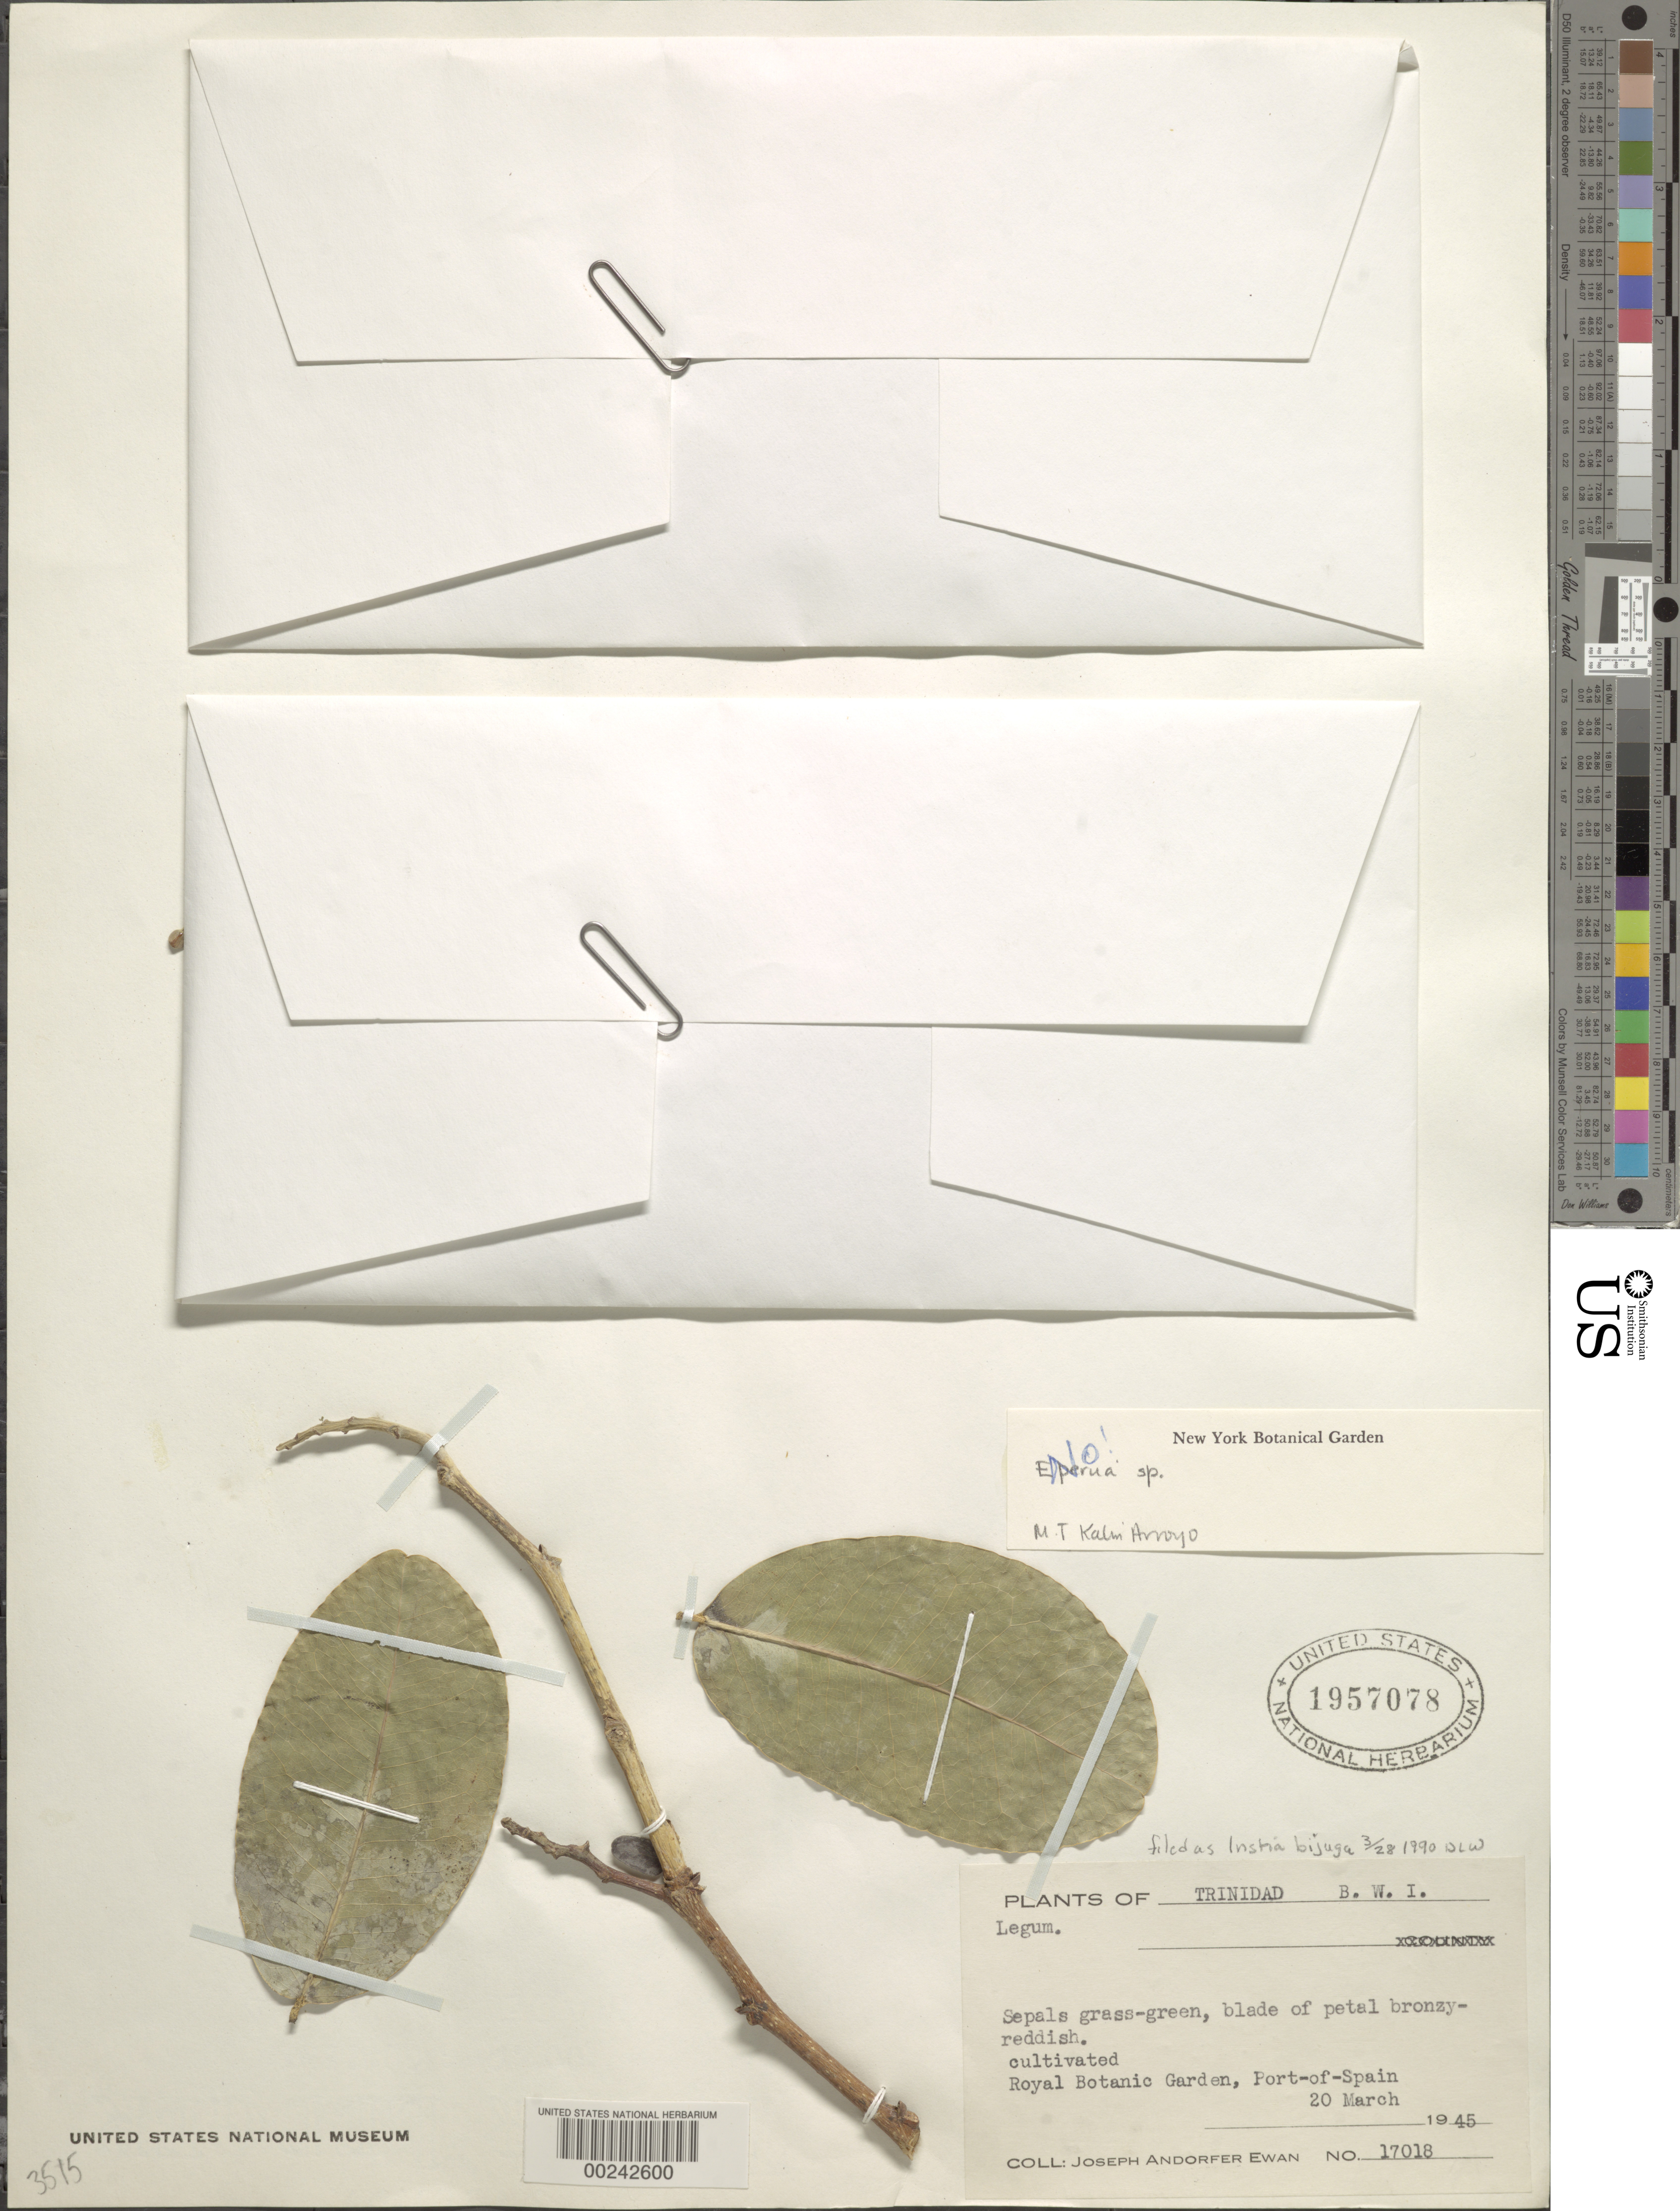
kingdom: Plantae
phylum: Tracheophyta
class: Magnoliopsida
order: Fabales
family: Fabaceae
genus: Intsia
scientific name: Intsia bijuga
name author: (Colebr.) Kuntze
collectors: J. A. Ewan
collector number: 17018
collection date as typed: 20 Mar 1945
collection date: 1945-03-20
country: Trinidad and Tobago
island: Trinidad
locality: Royal botanic garden, port-of-spain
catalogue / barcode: US 1957078